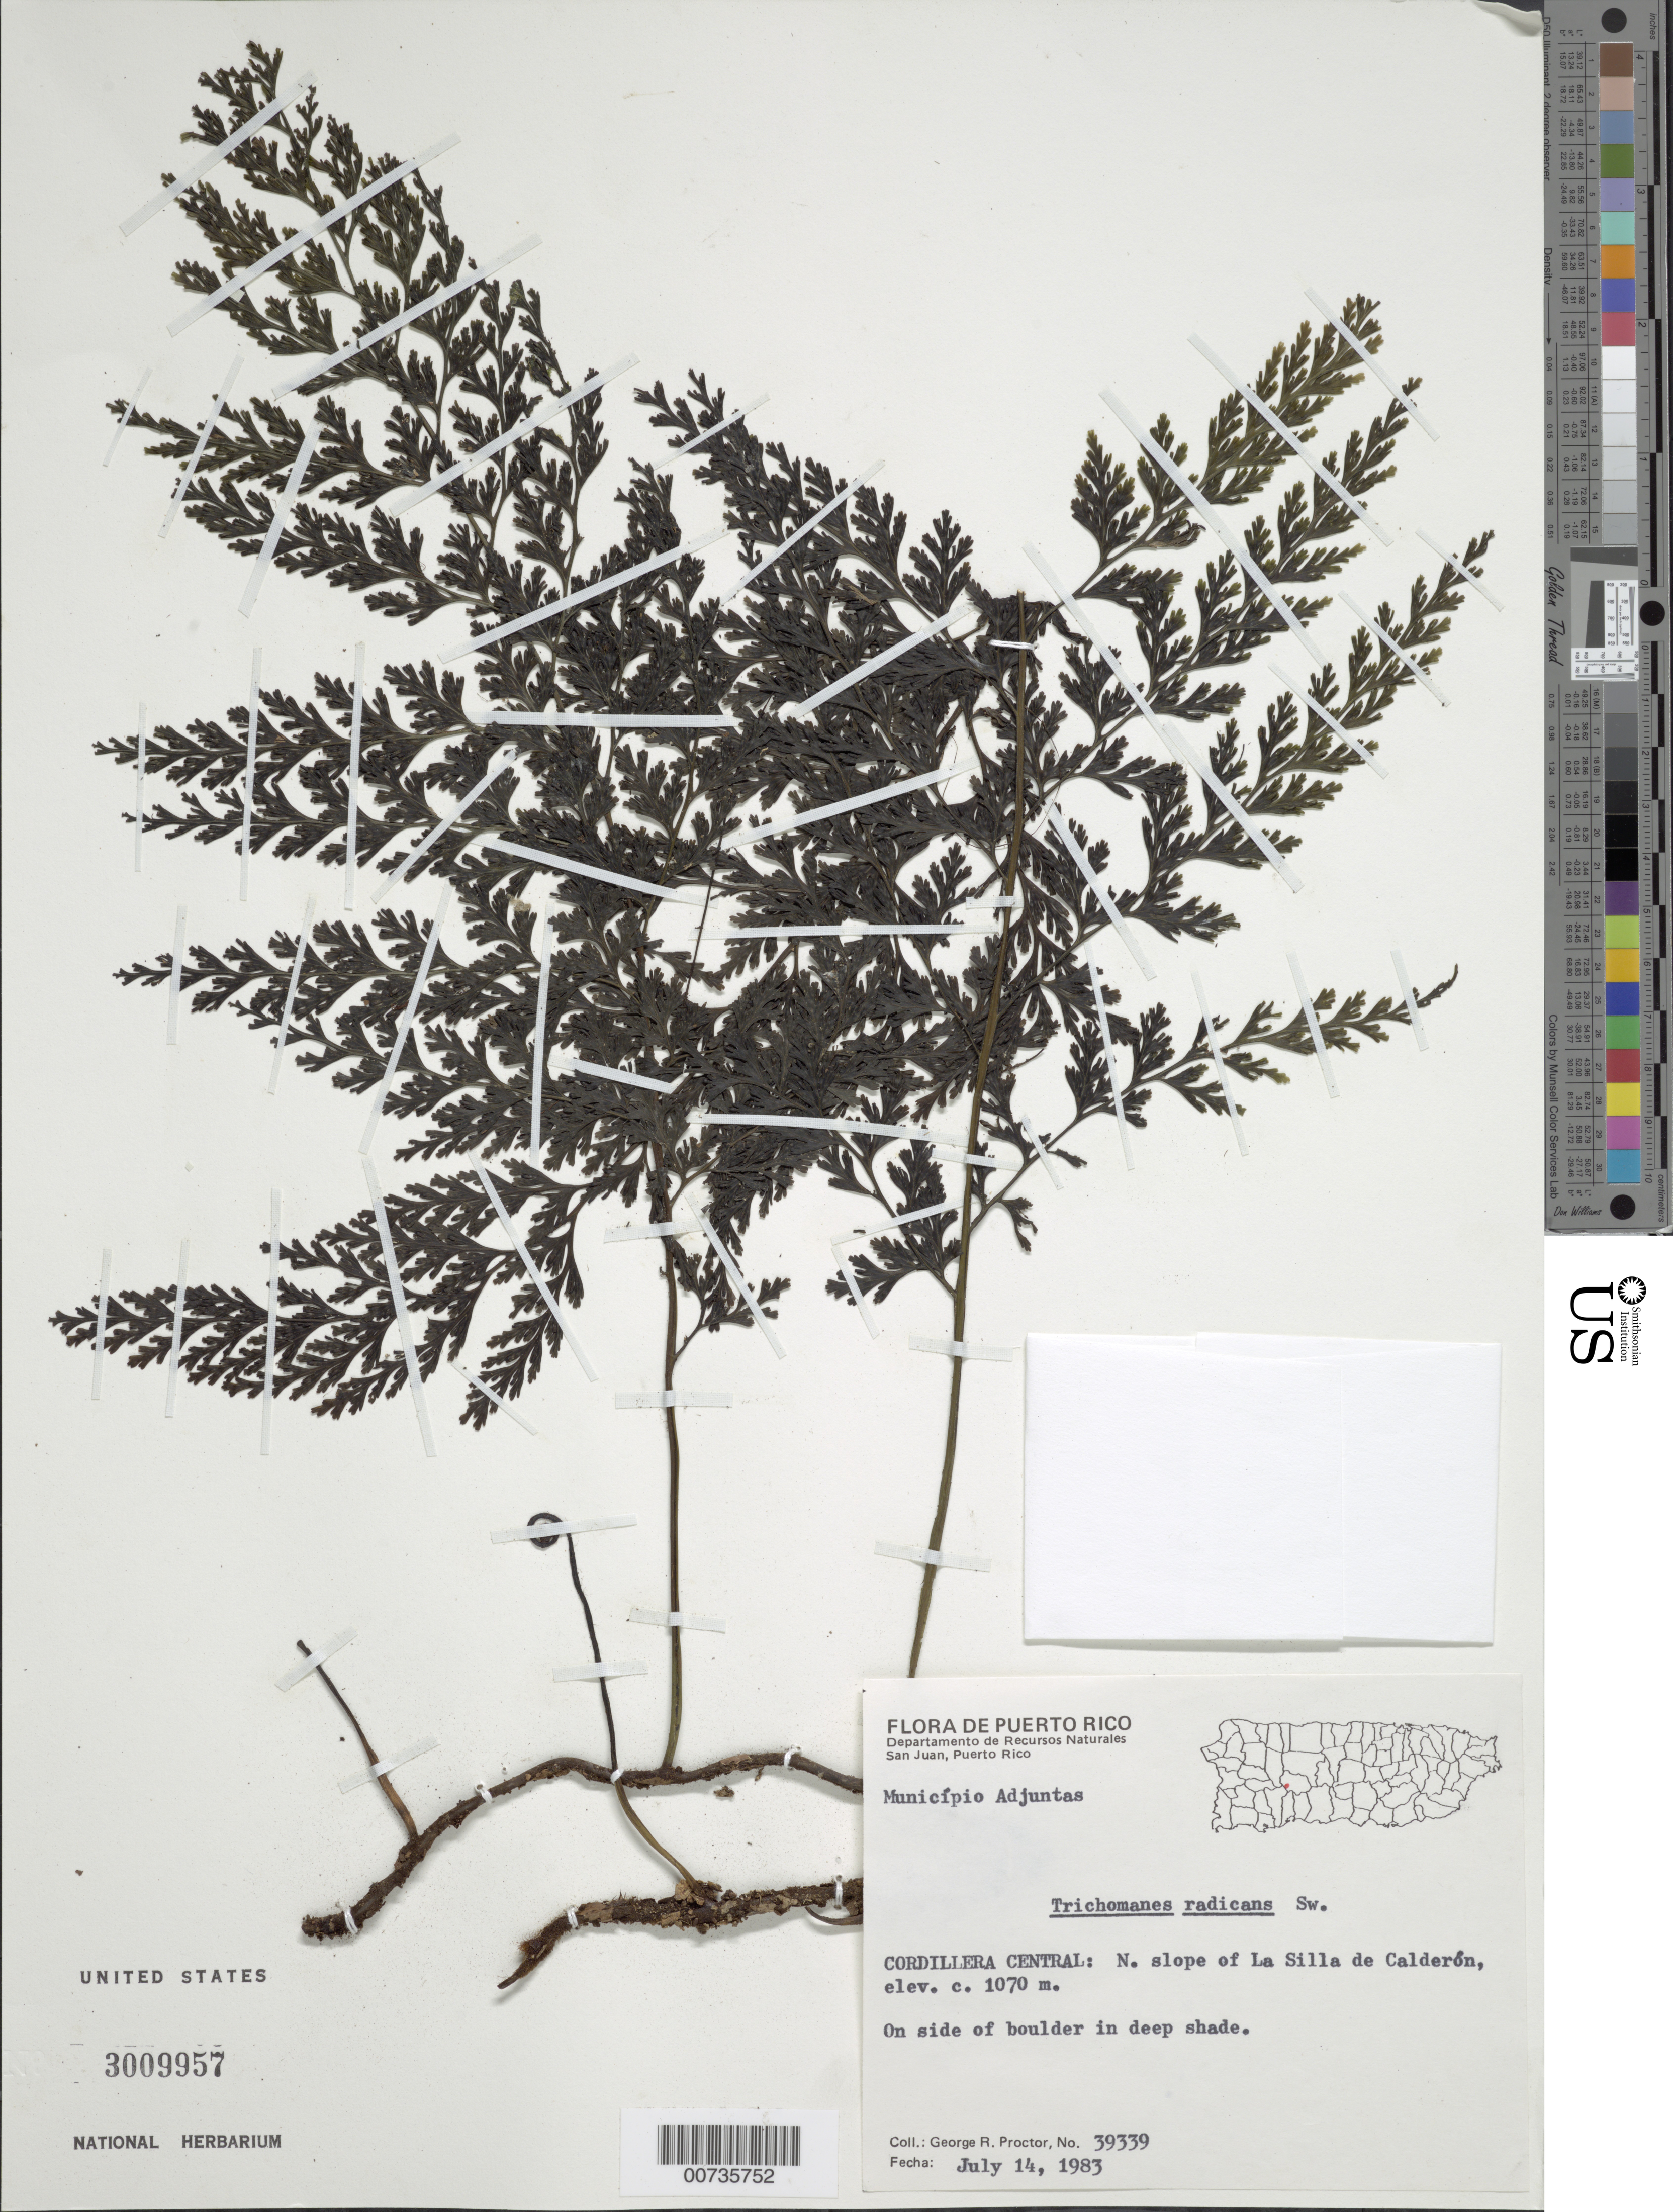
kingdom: Plantae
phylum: Tracheophyta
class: Polypodiopsida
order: Hymenophyllales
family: Hymenophyllaceae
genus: Vandenboschia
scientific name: Vandenboschia radicans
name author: (Sw.) Copel.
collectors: G. R. Proctor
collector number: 39339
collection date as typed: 14 Jul 1983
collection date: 1983-07-14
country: Puerto Rico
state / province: Adjuntas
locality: Mun. Adjuntas, Cordillera Central: N slope of La Silla de Calderón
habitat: On side of boulder in deep shade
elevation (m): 1070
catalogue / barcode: US 3009957